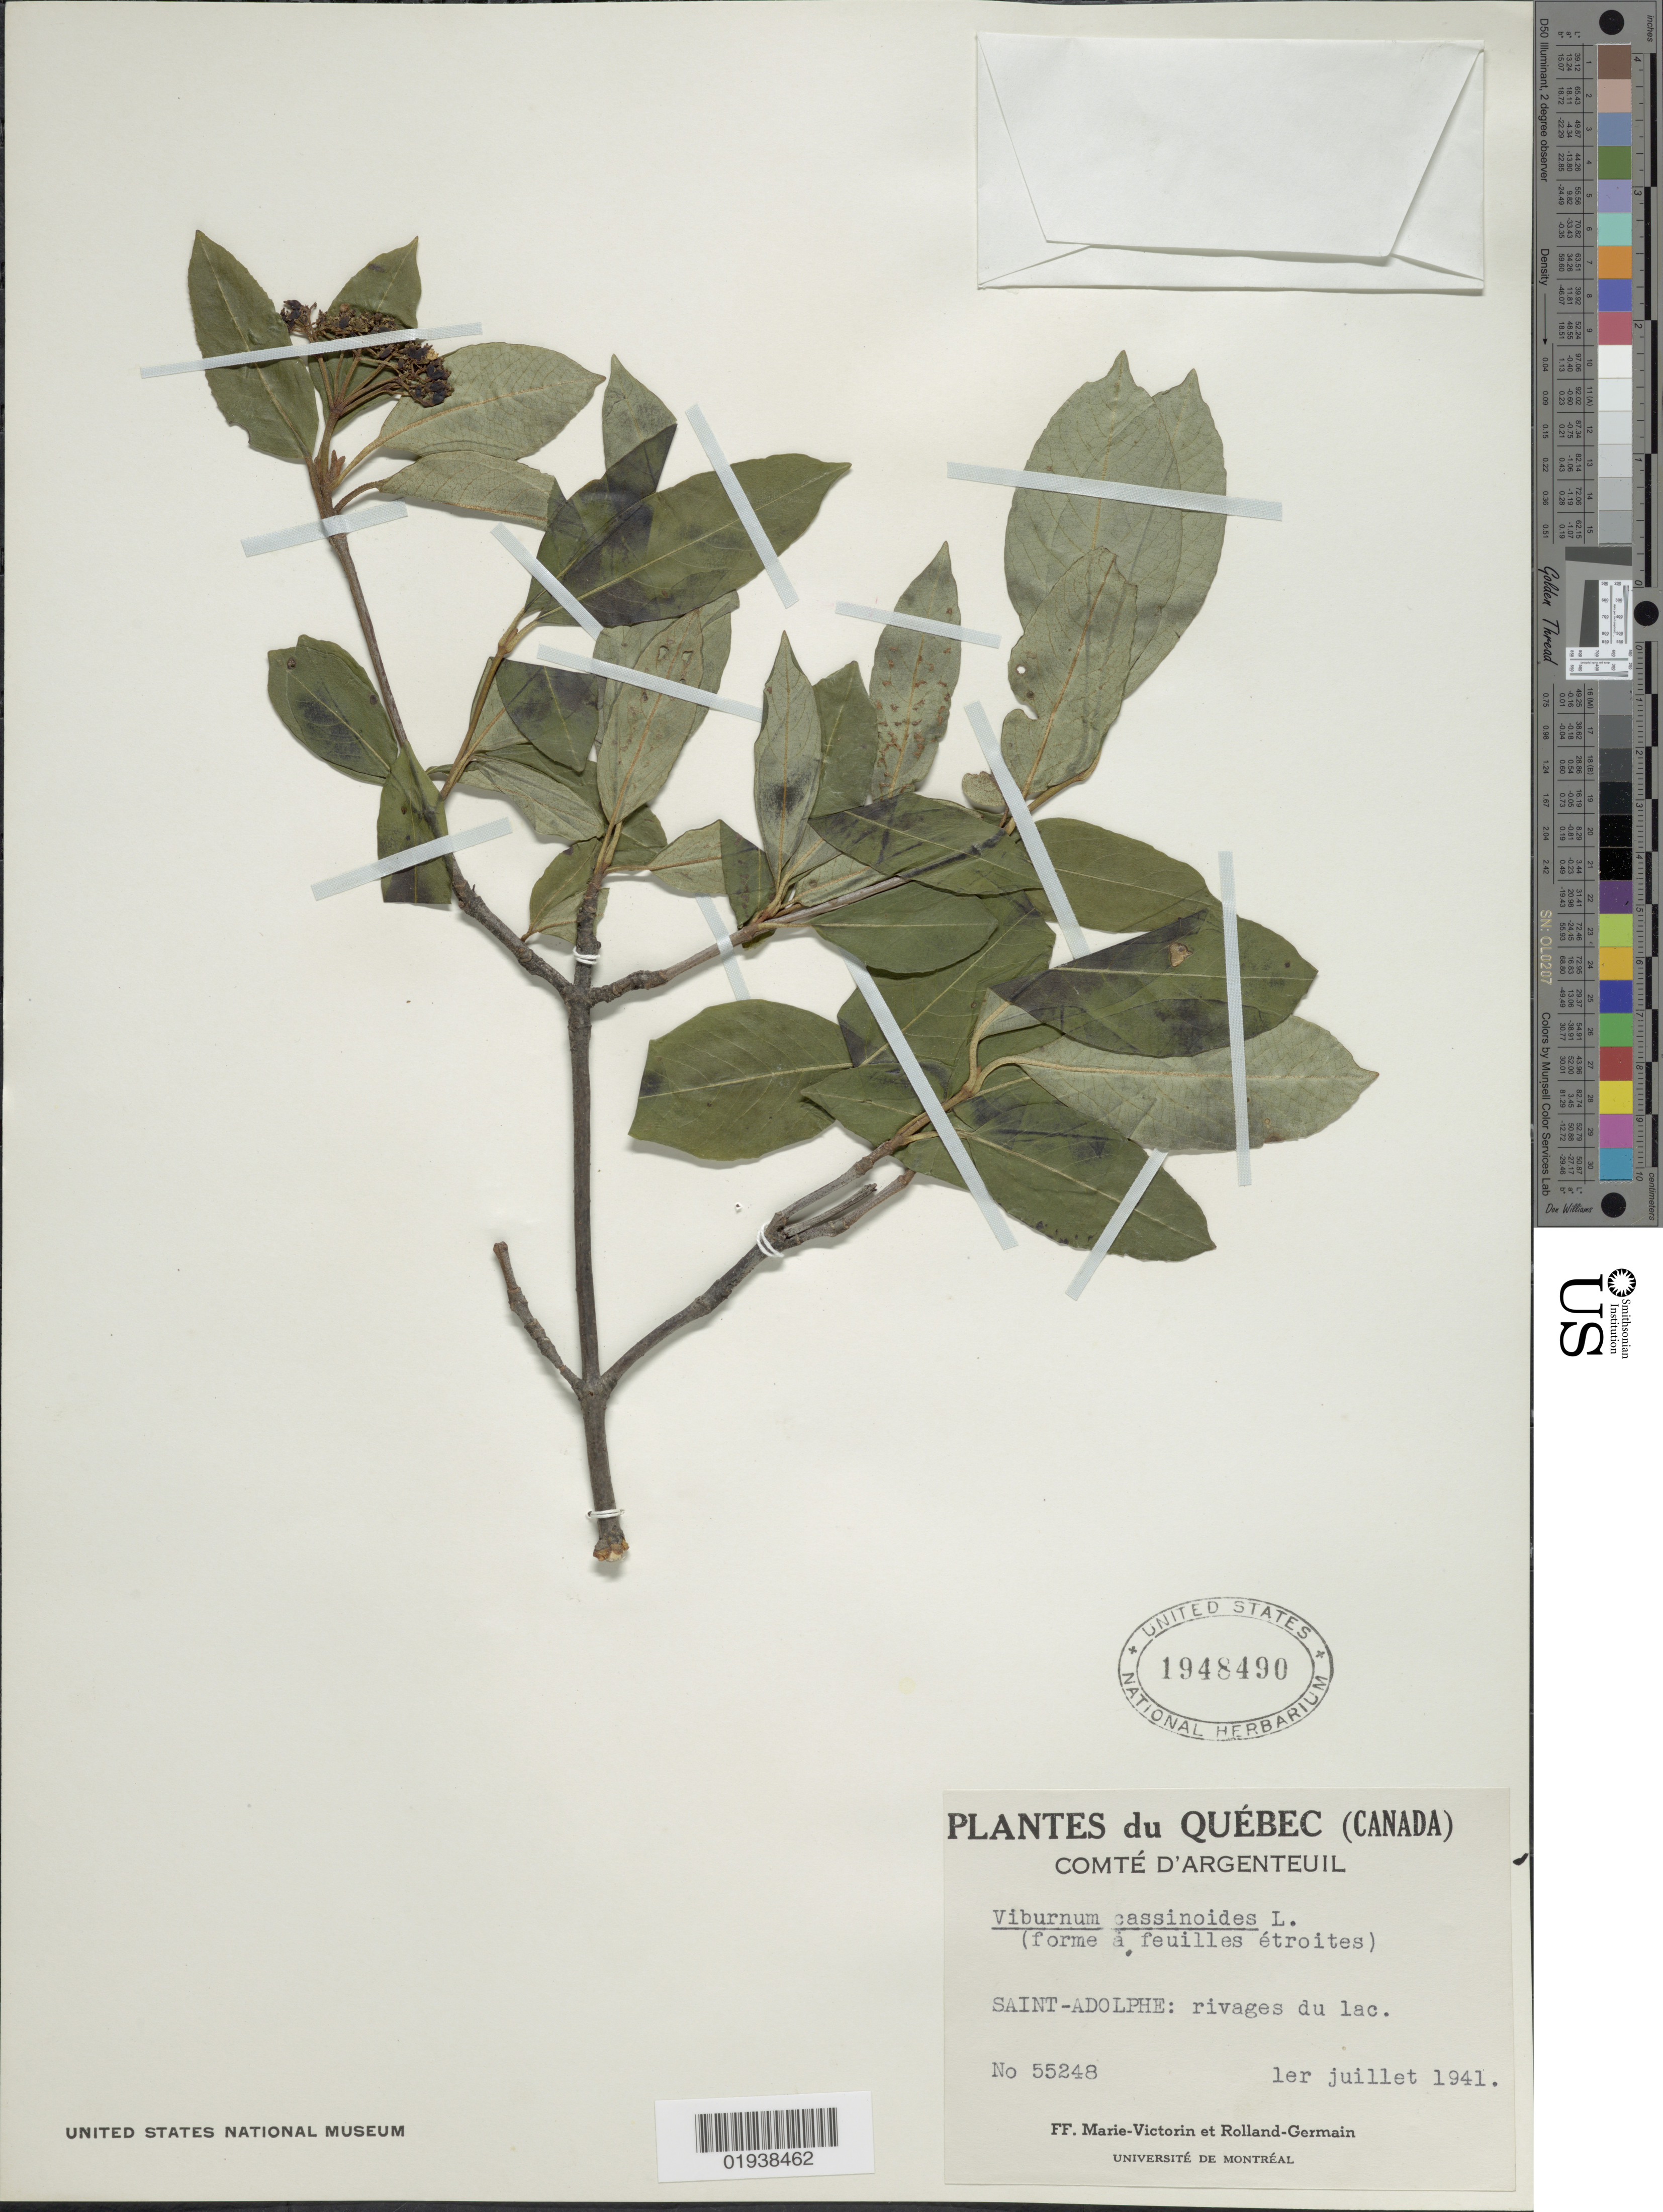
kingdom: Plantae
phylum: Tracheophyta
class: Magnoliopsida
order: Dipsacales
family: Viburnaceae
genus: Viburnum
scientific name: Viburnum cassinoides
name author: L.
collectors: F. Marie-Victorin & Rolland-Germain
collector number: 55248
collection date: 1941-07-01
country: Canada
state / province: Quebec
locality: Comté d'Argenteuil. Saint-Adolphe: rivages du lac.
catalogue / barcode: US 1948490